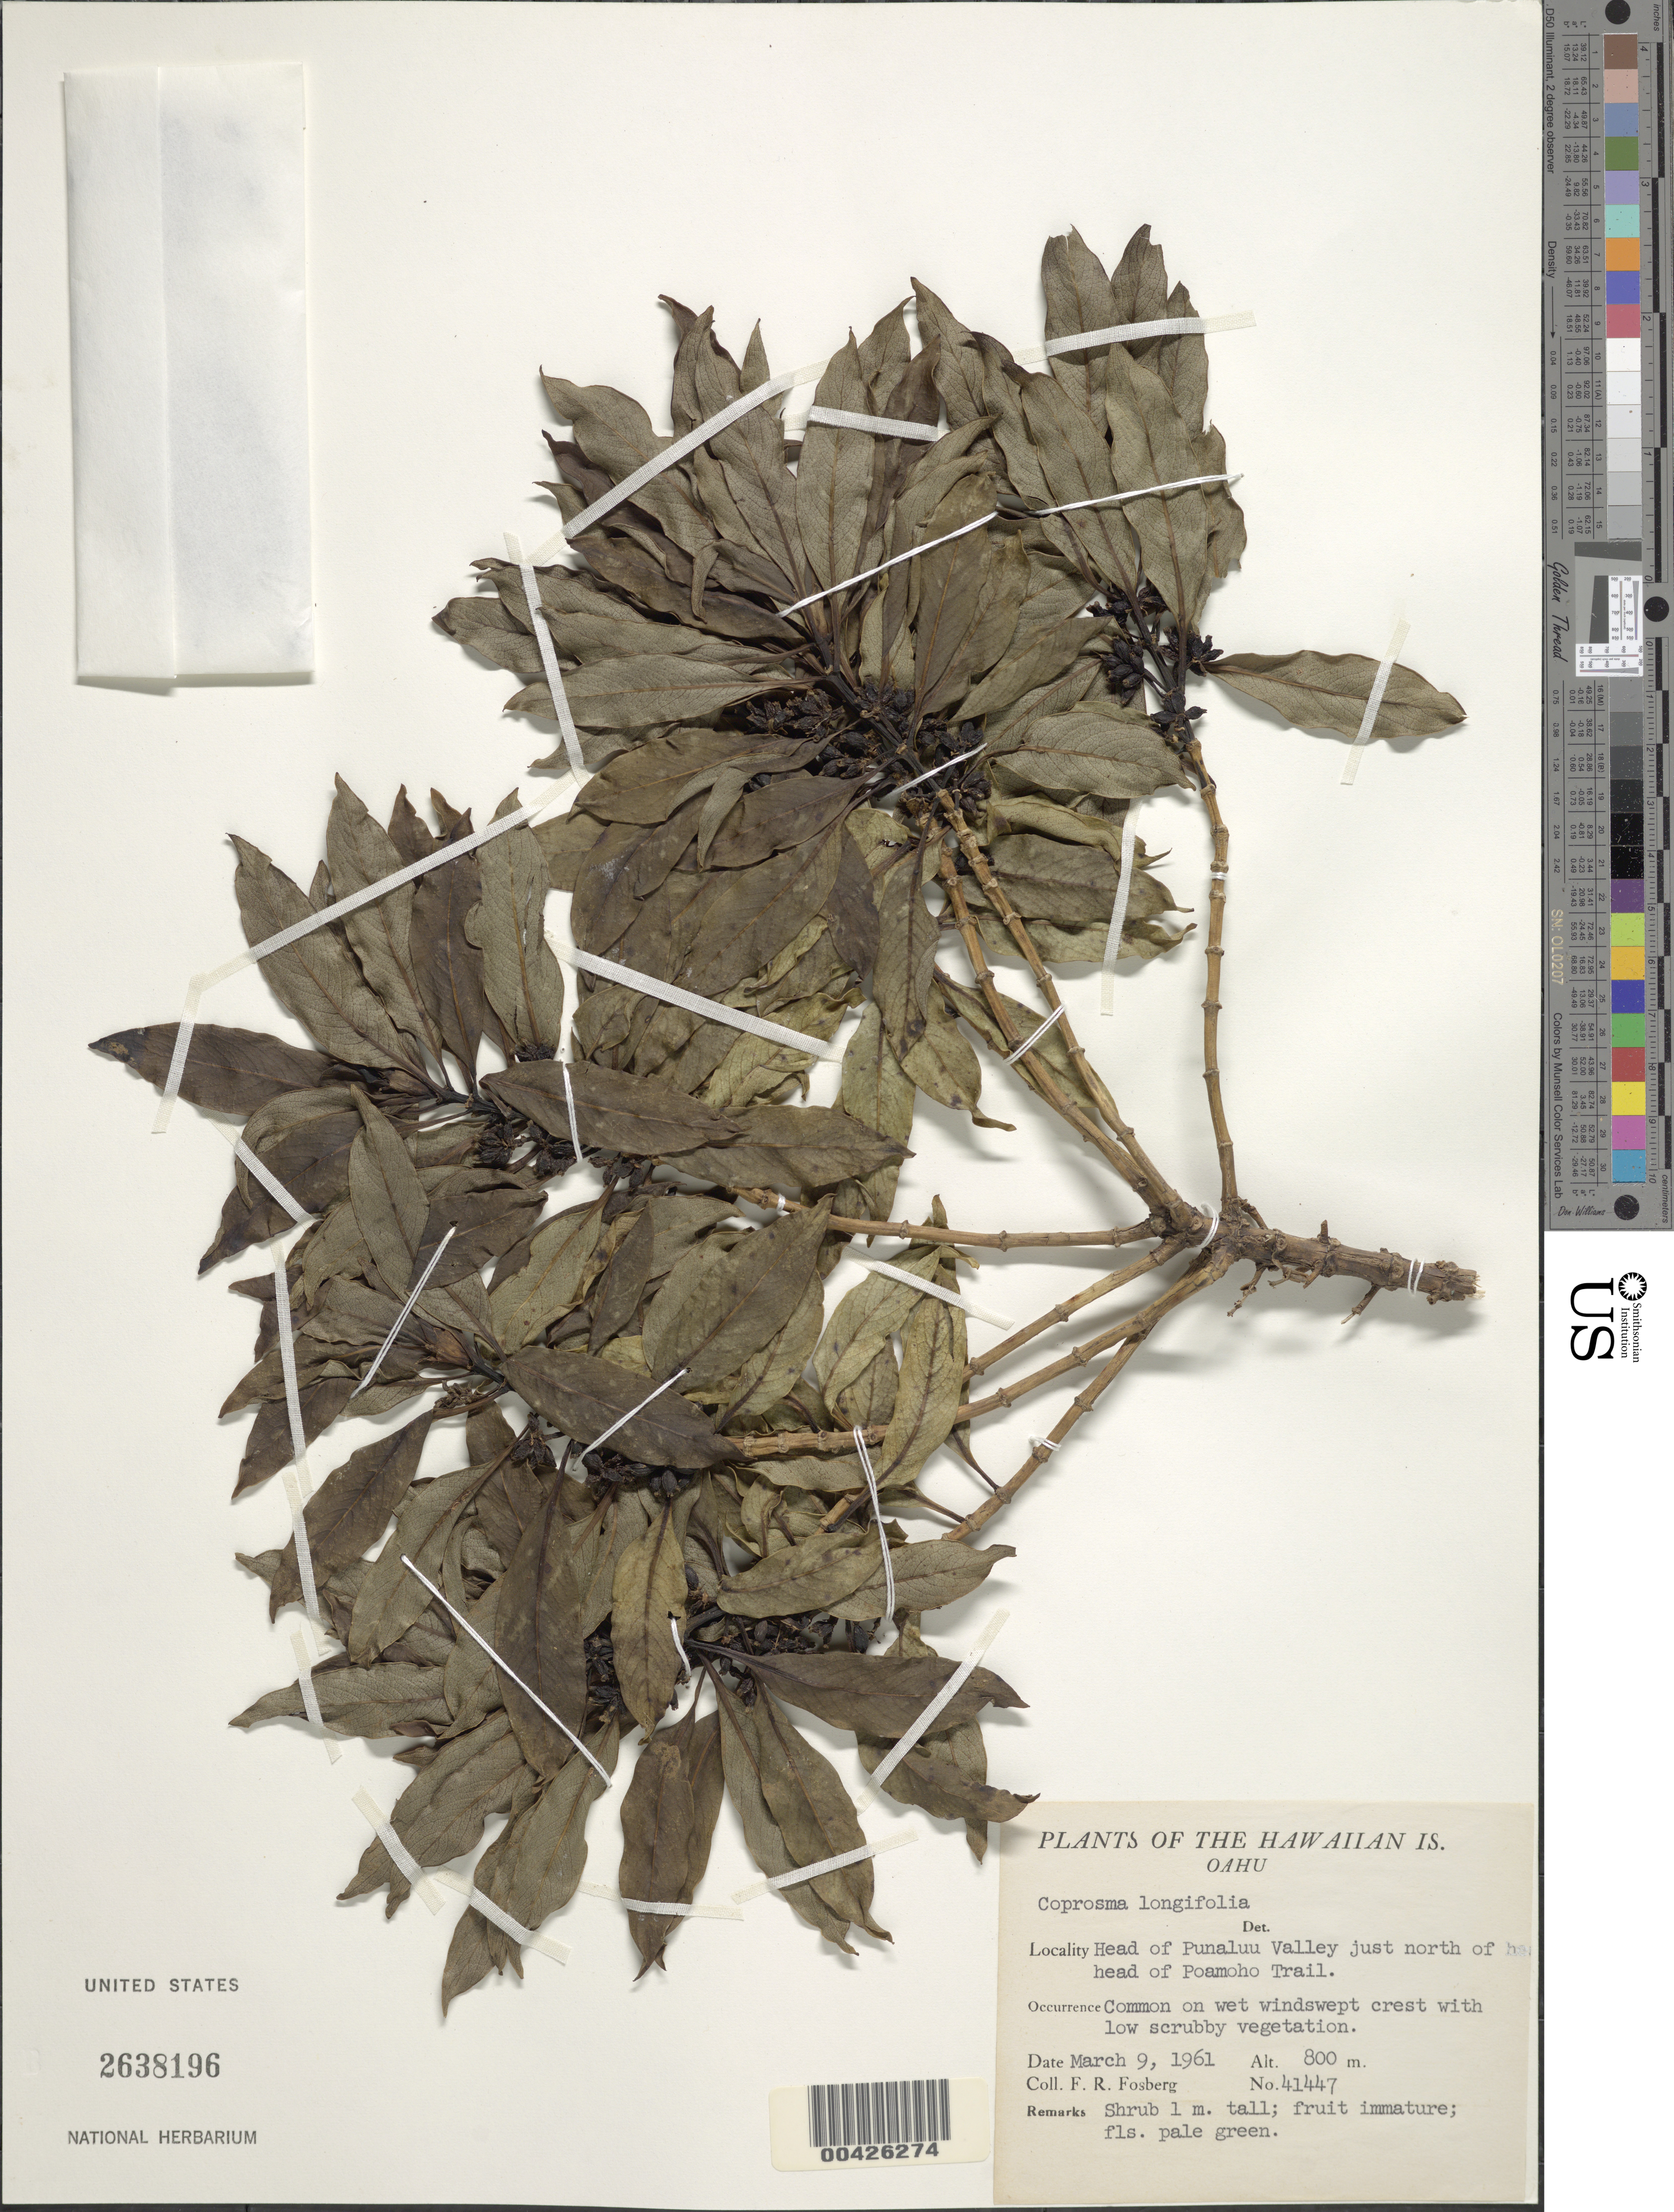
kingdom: Plantae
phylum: Tracheophyta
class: Magnoliopsida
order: Gentianales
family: Rubiaceae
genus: Coprosma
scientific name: Coprosma longifolia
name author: A. Gray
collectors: F. R. Fosberg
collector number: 41447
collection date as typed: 9 Mar 1961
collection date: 1961-03-09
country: United States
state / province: Hawaii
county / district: Honolulu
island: Oahu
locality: Head of Punaluu Valley just north of head of Poamoho Trail.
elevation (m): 800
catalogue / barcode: US 2638196